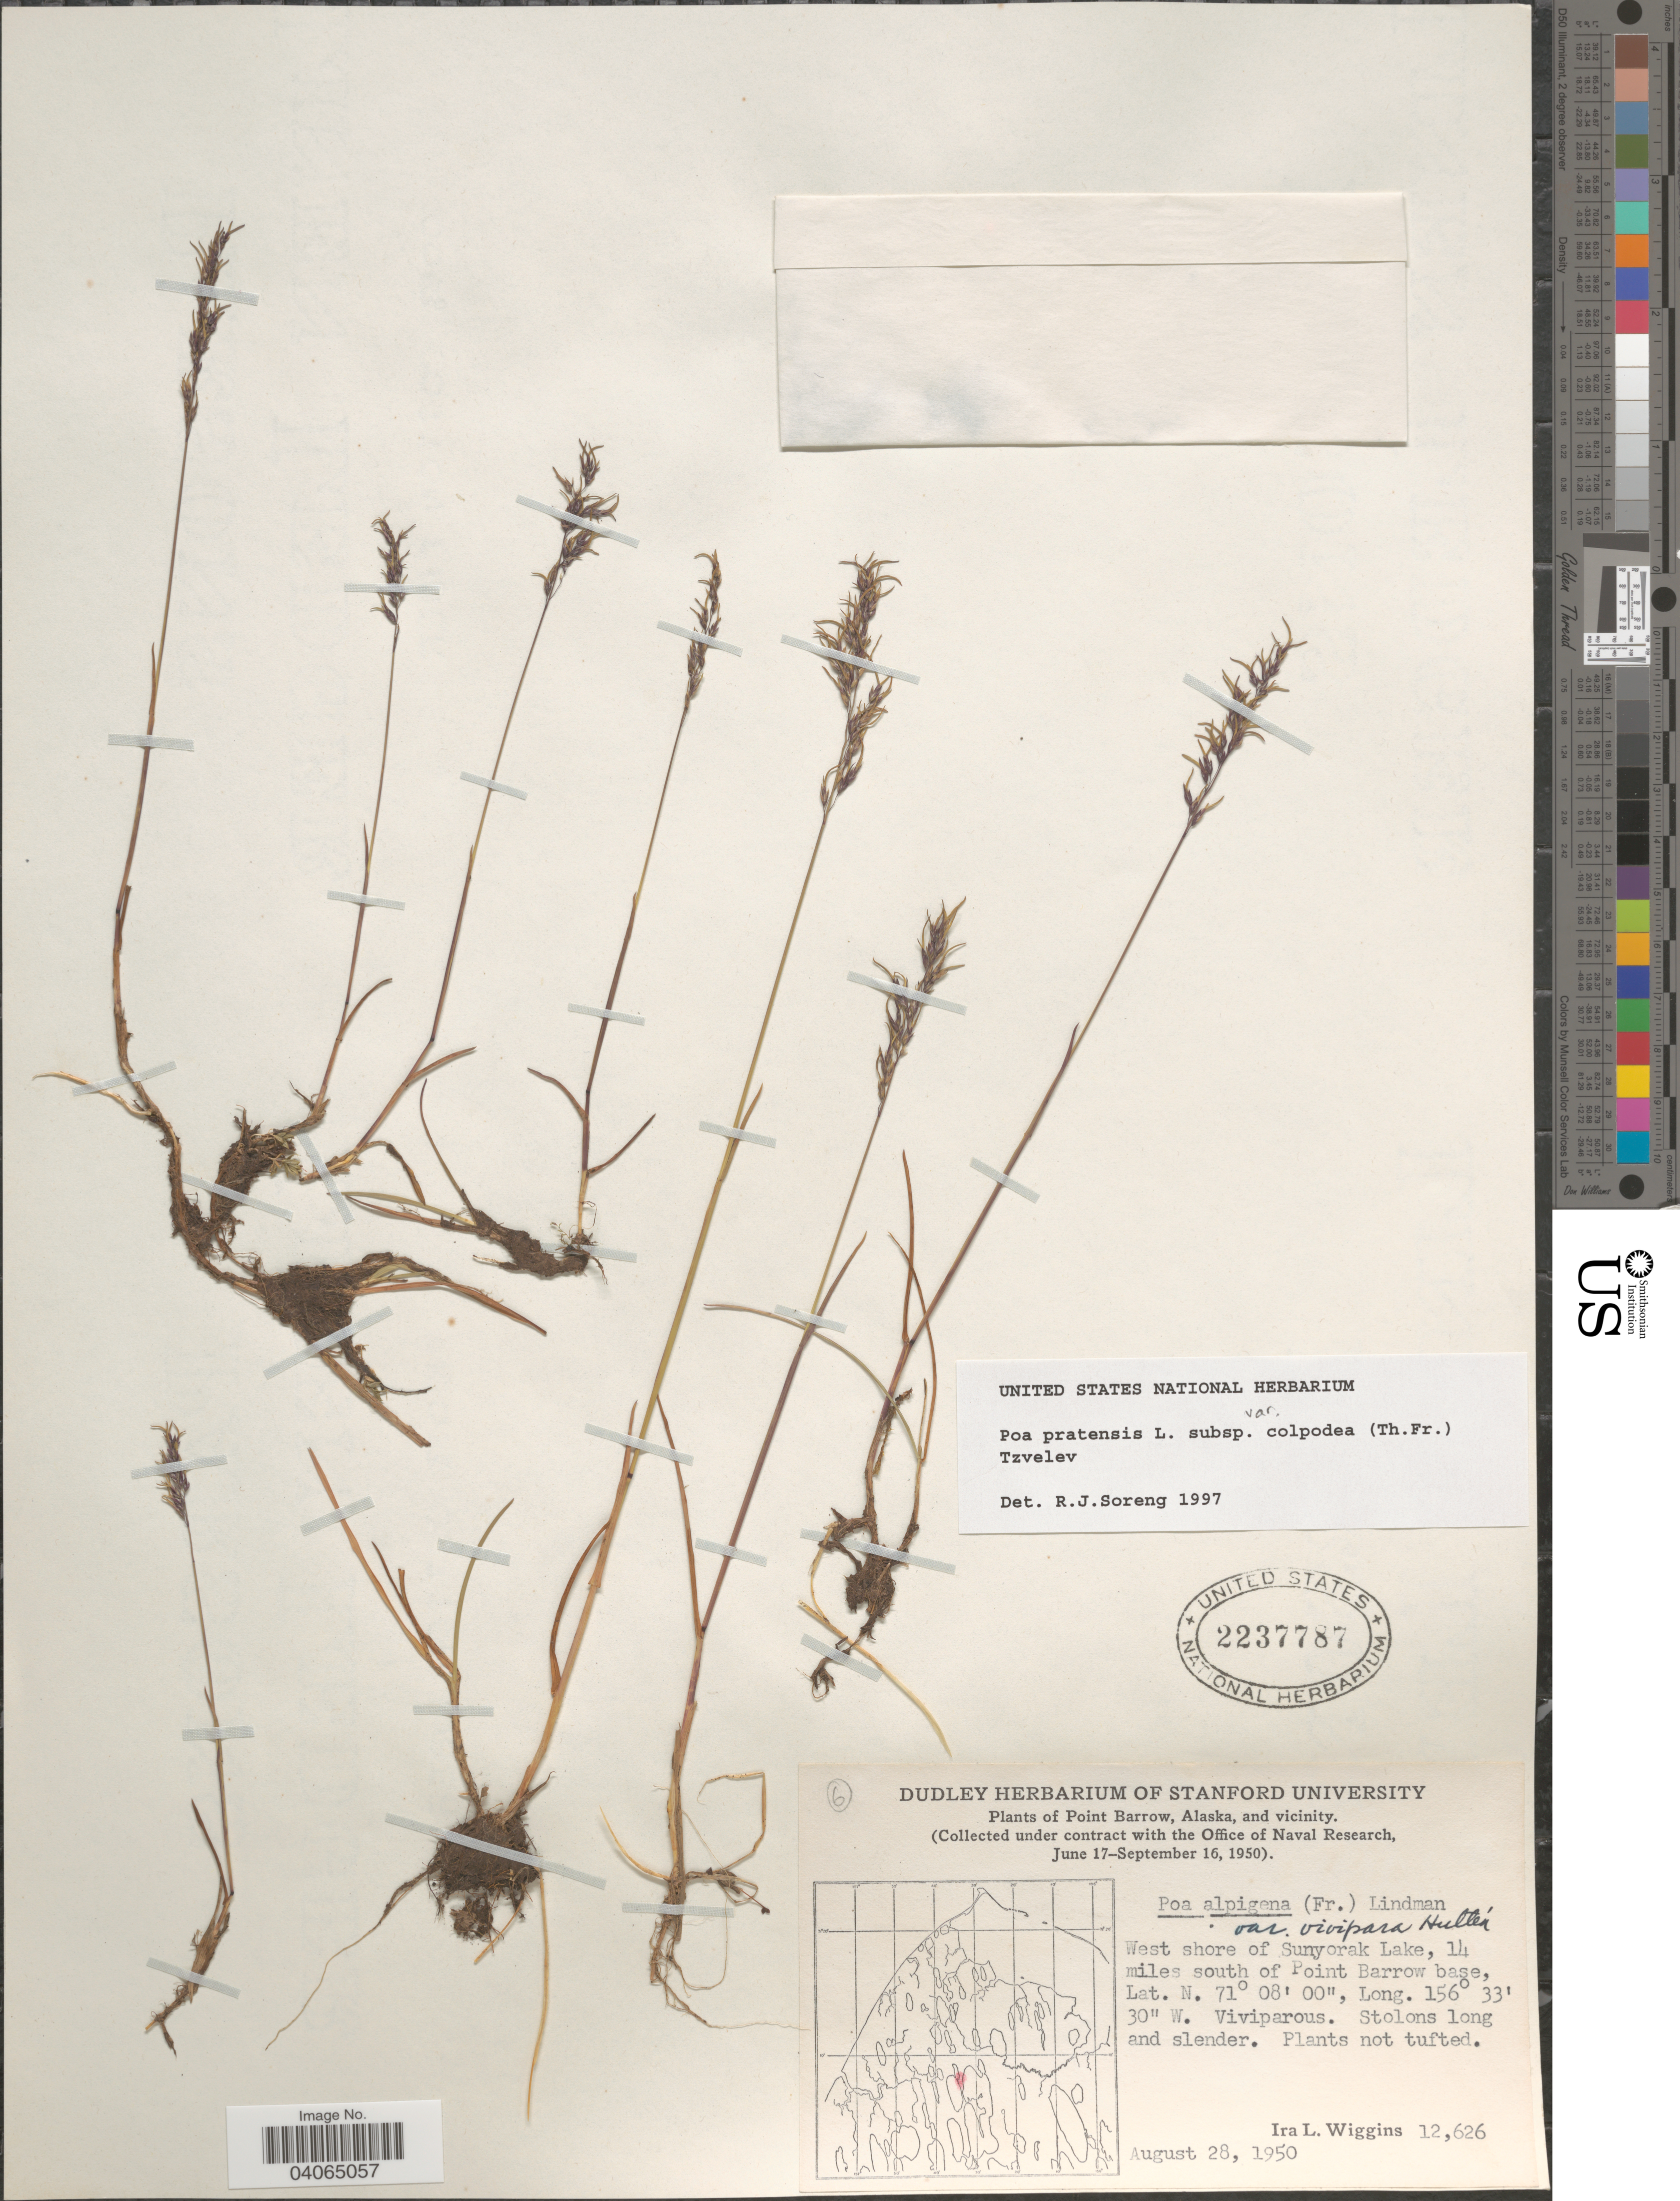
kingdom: Plantae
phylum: Tracheophyta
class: Liliopsida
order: Poales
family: Poaceae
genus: Poa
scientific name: Poa pratensis subsp. colpodea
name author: (Th. Fr.) Tzvelev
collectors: I. L. Wiggins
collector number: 12626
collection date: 1950-08-28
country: United States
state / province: Alaska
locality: Point Barrow and vicinity. West shore of Sunyorak Lake, 14 miles south of Point Barrow base.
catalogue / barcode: US 2237787